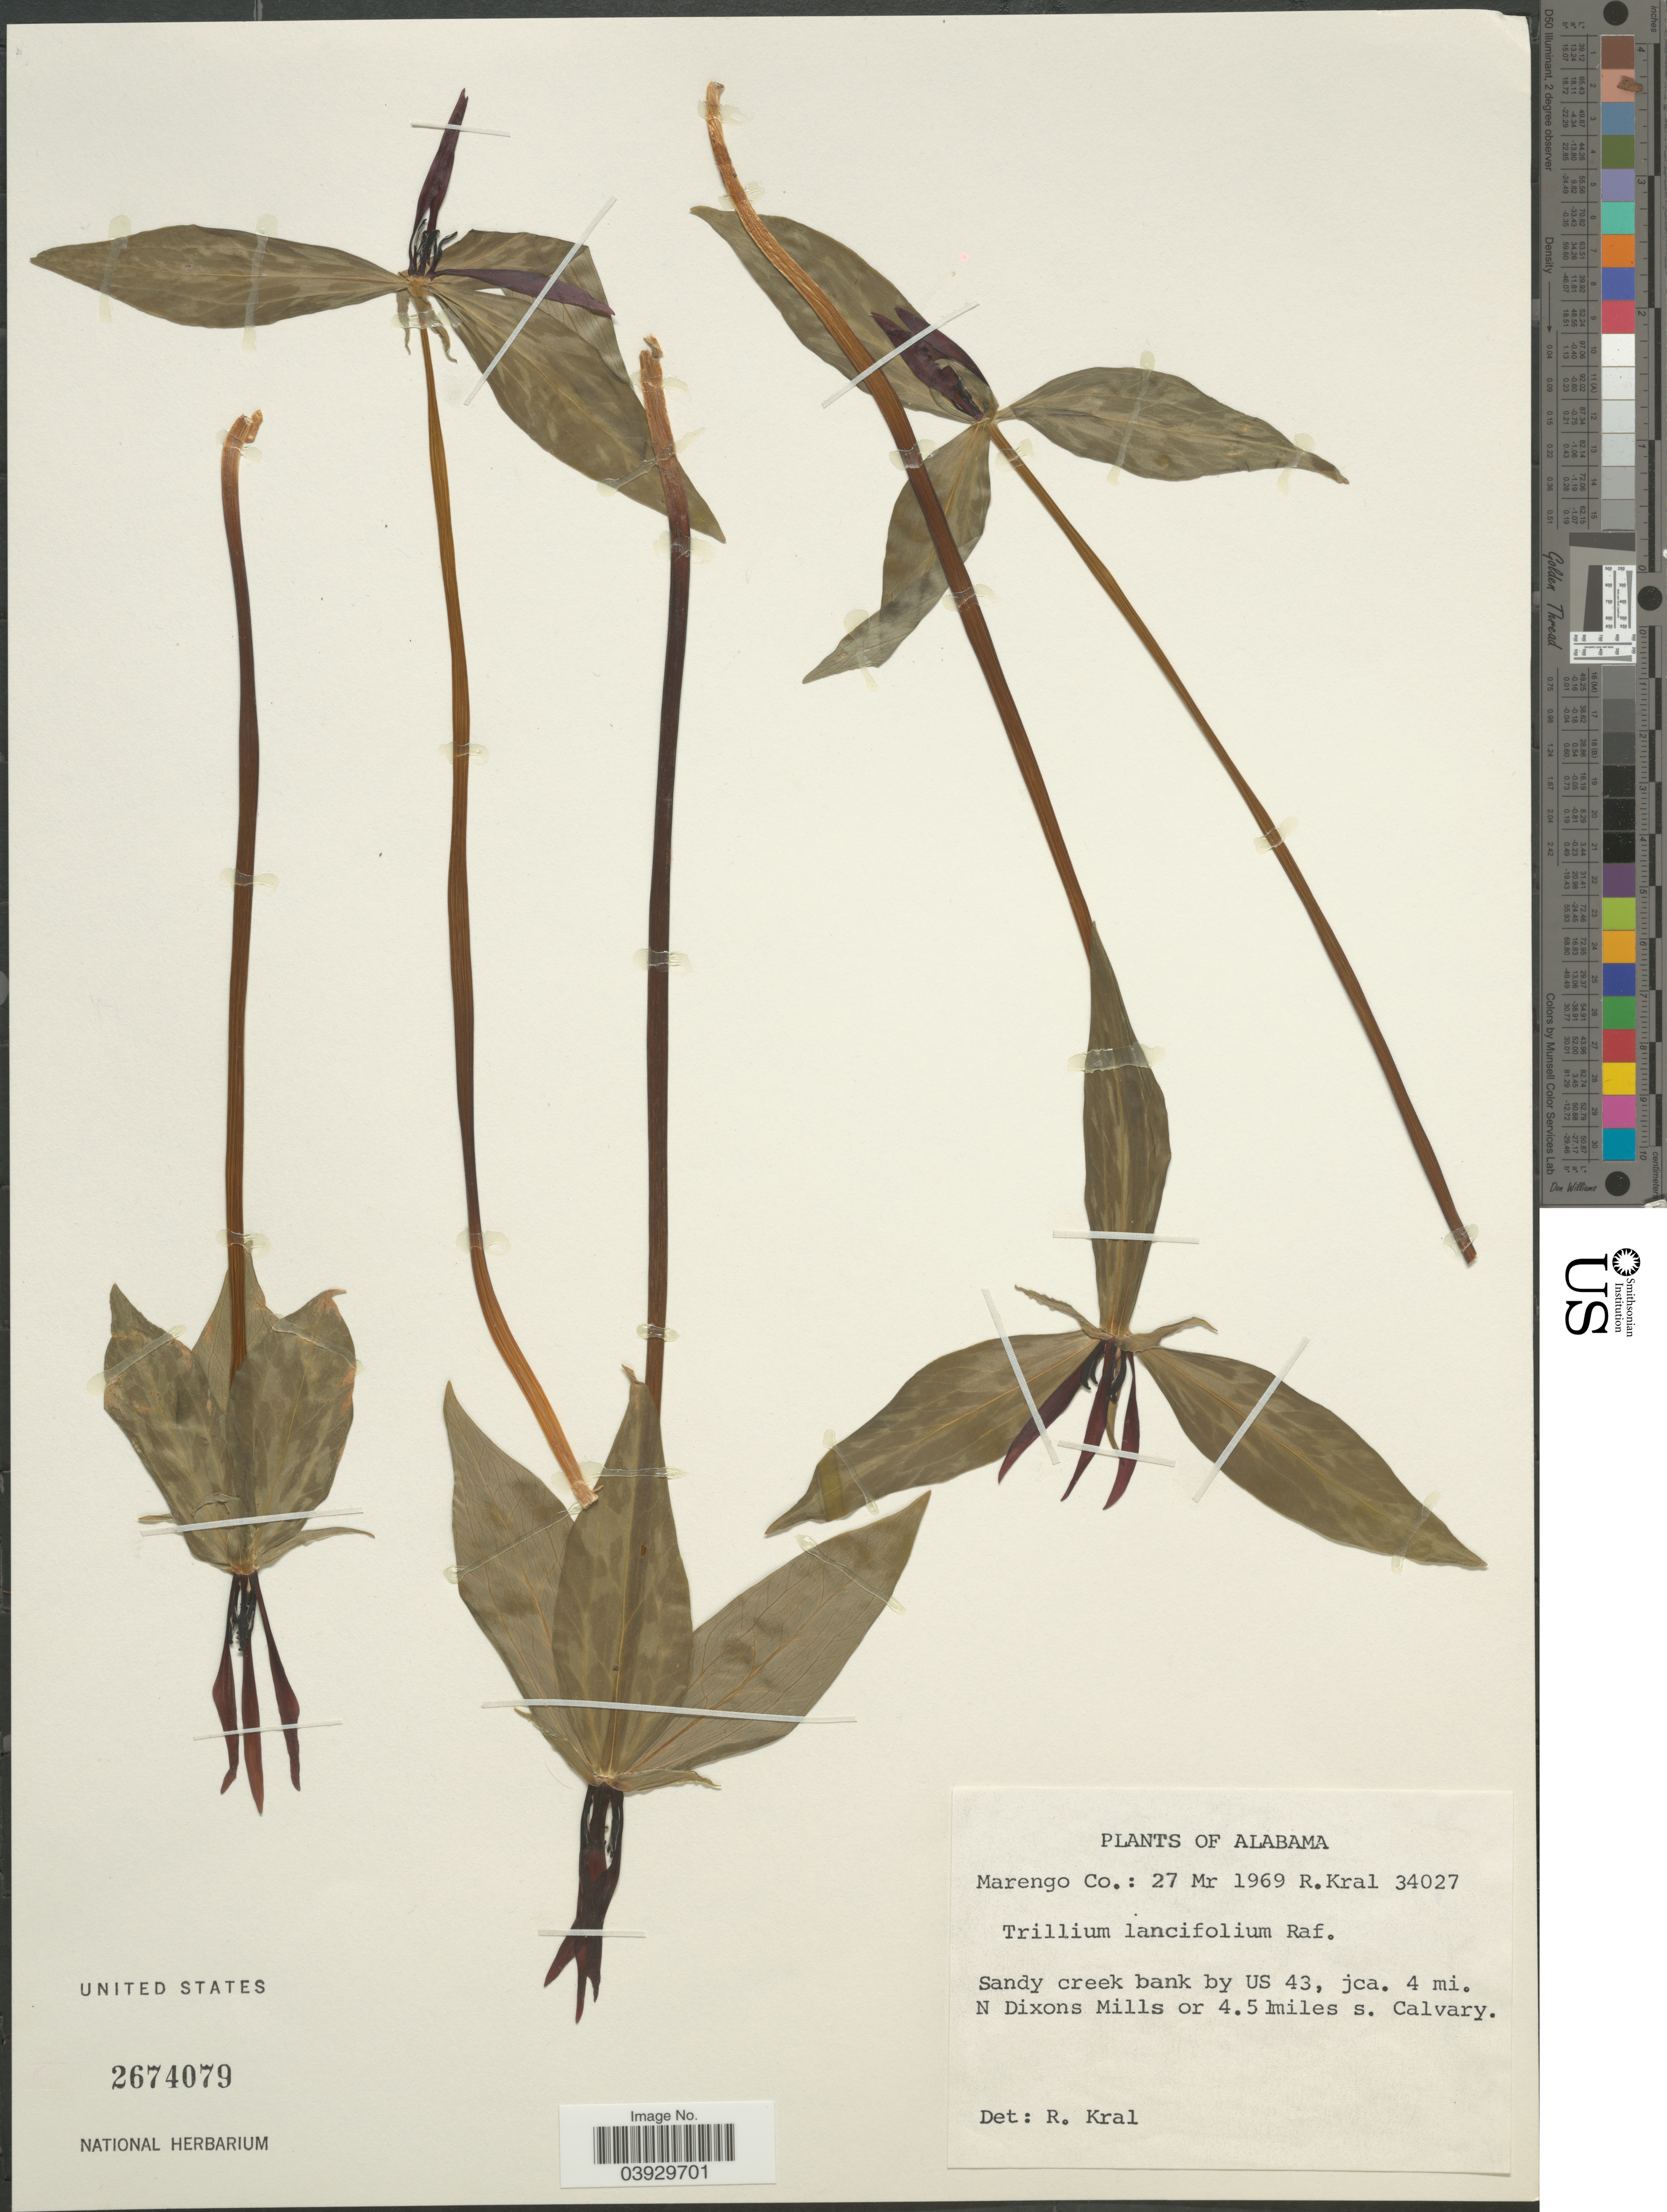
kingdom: Plantae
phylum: Tracheophyta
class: Liliopsida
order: Liliales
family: Melanthiaceae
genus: Trillium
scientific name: Trillium lancifolium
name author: Raf.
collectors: R. Kral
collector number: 34027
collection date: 1969-03-27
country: United States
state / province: Alabama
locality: Marengo Co.: by US 43, jca. 4 mi. N Dixons Mills or 4.5 miles s. Calvary.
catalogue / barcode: US 2674079